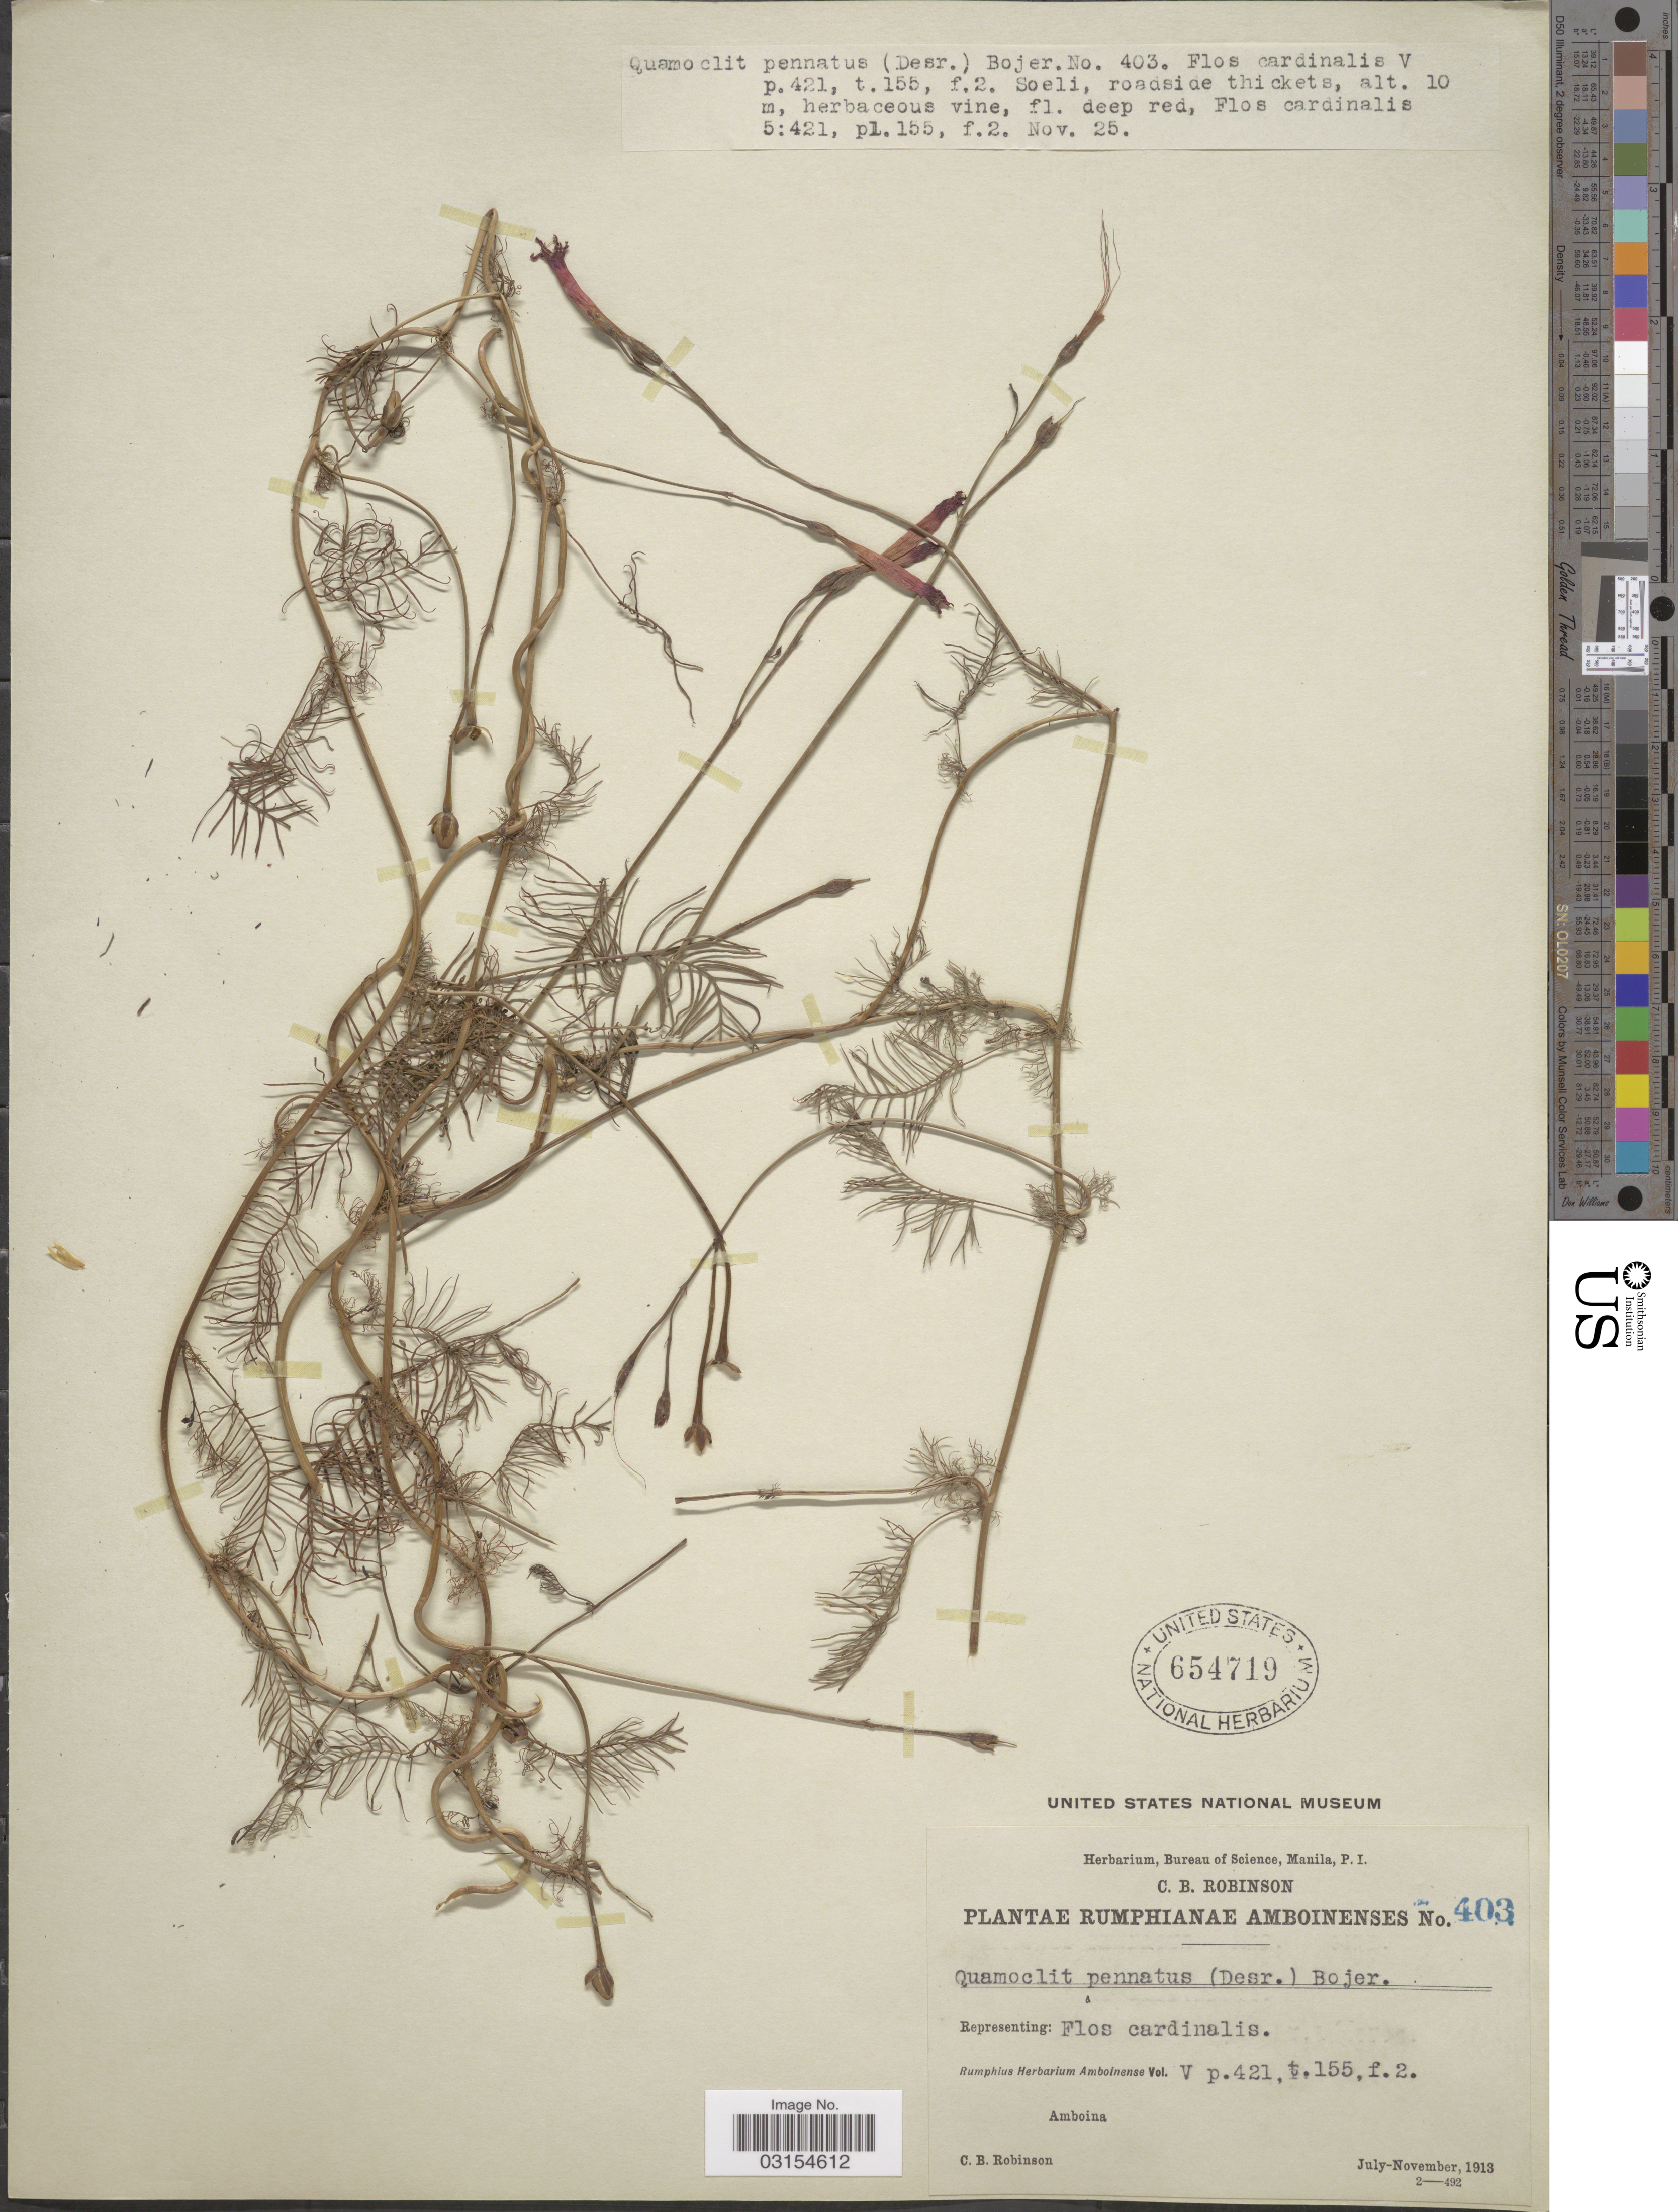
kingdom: Plantae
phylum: Tracheophyta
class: Magnoliopsida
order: Solanales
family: Convolvulaceae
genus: Ipomoea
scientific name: Ipomoea quamoclit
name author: L.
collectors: C. Robinson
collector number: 403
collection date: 1913-11-25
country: Indonesia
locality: Amboina.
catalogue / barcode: US 654719